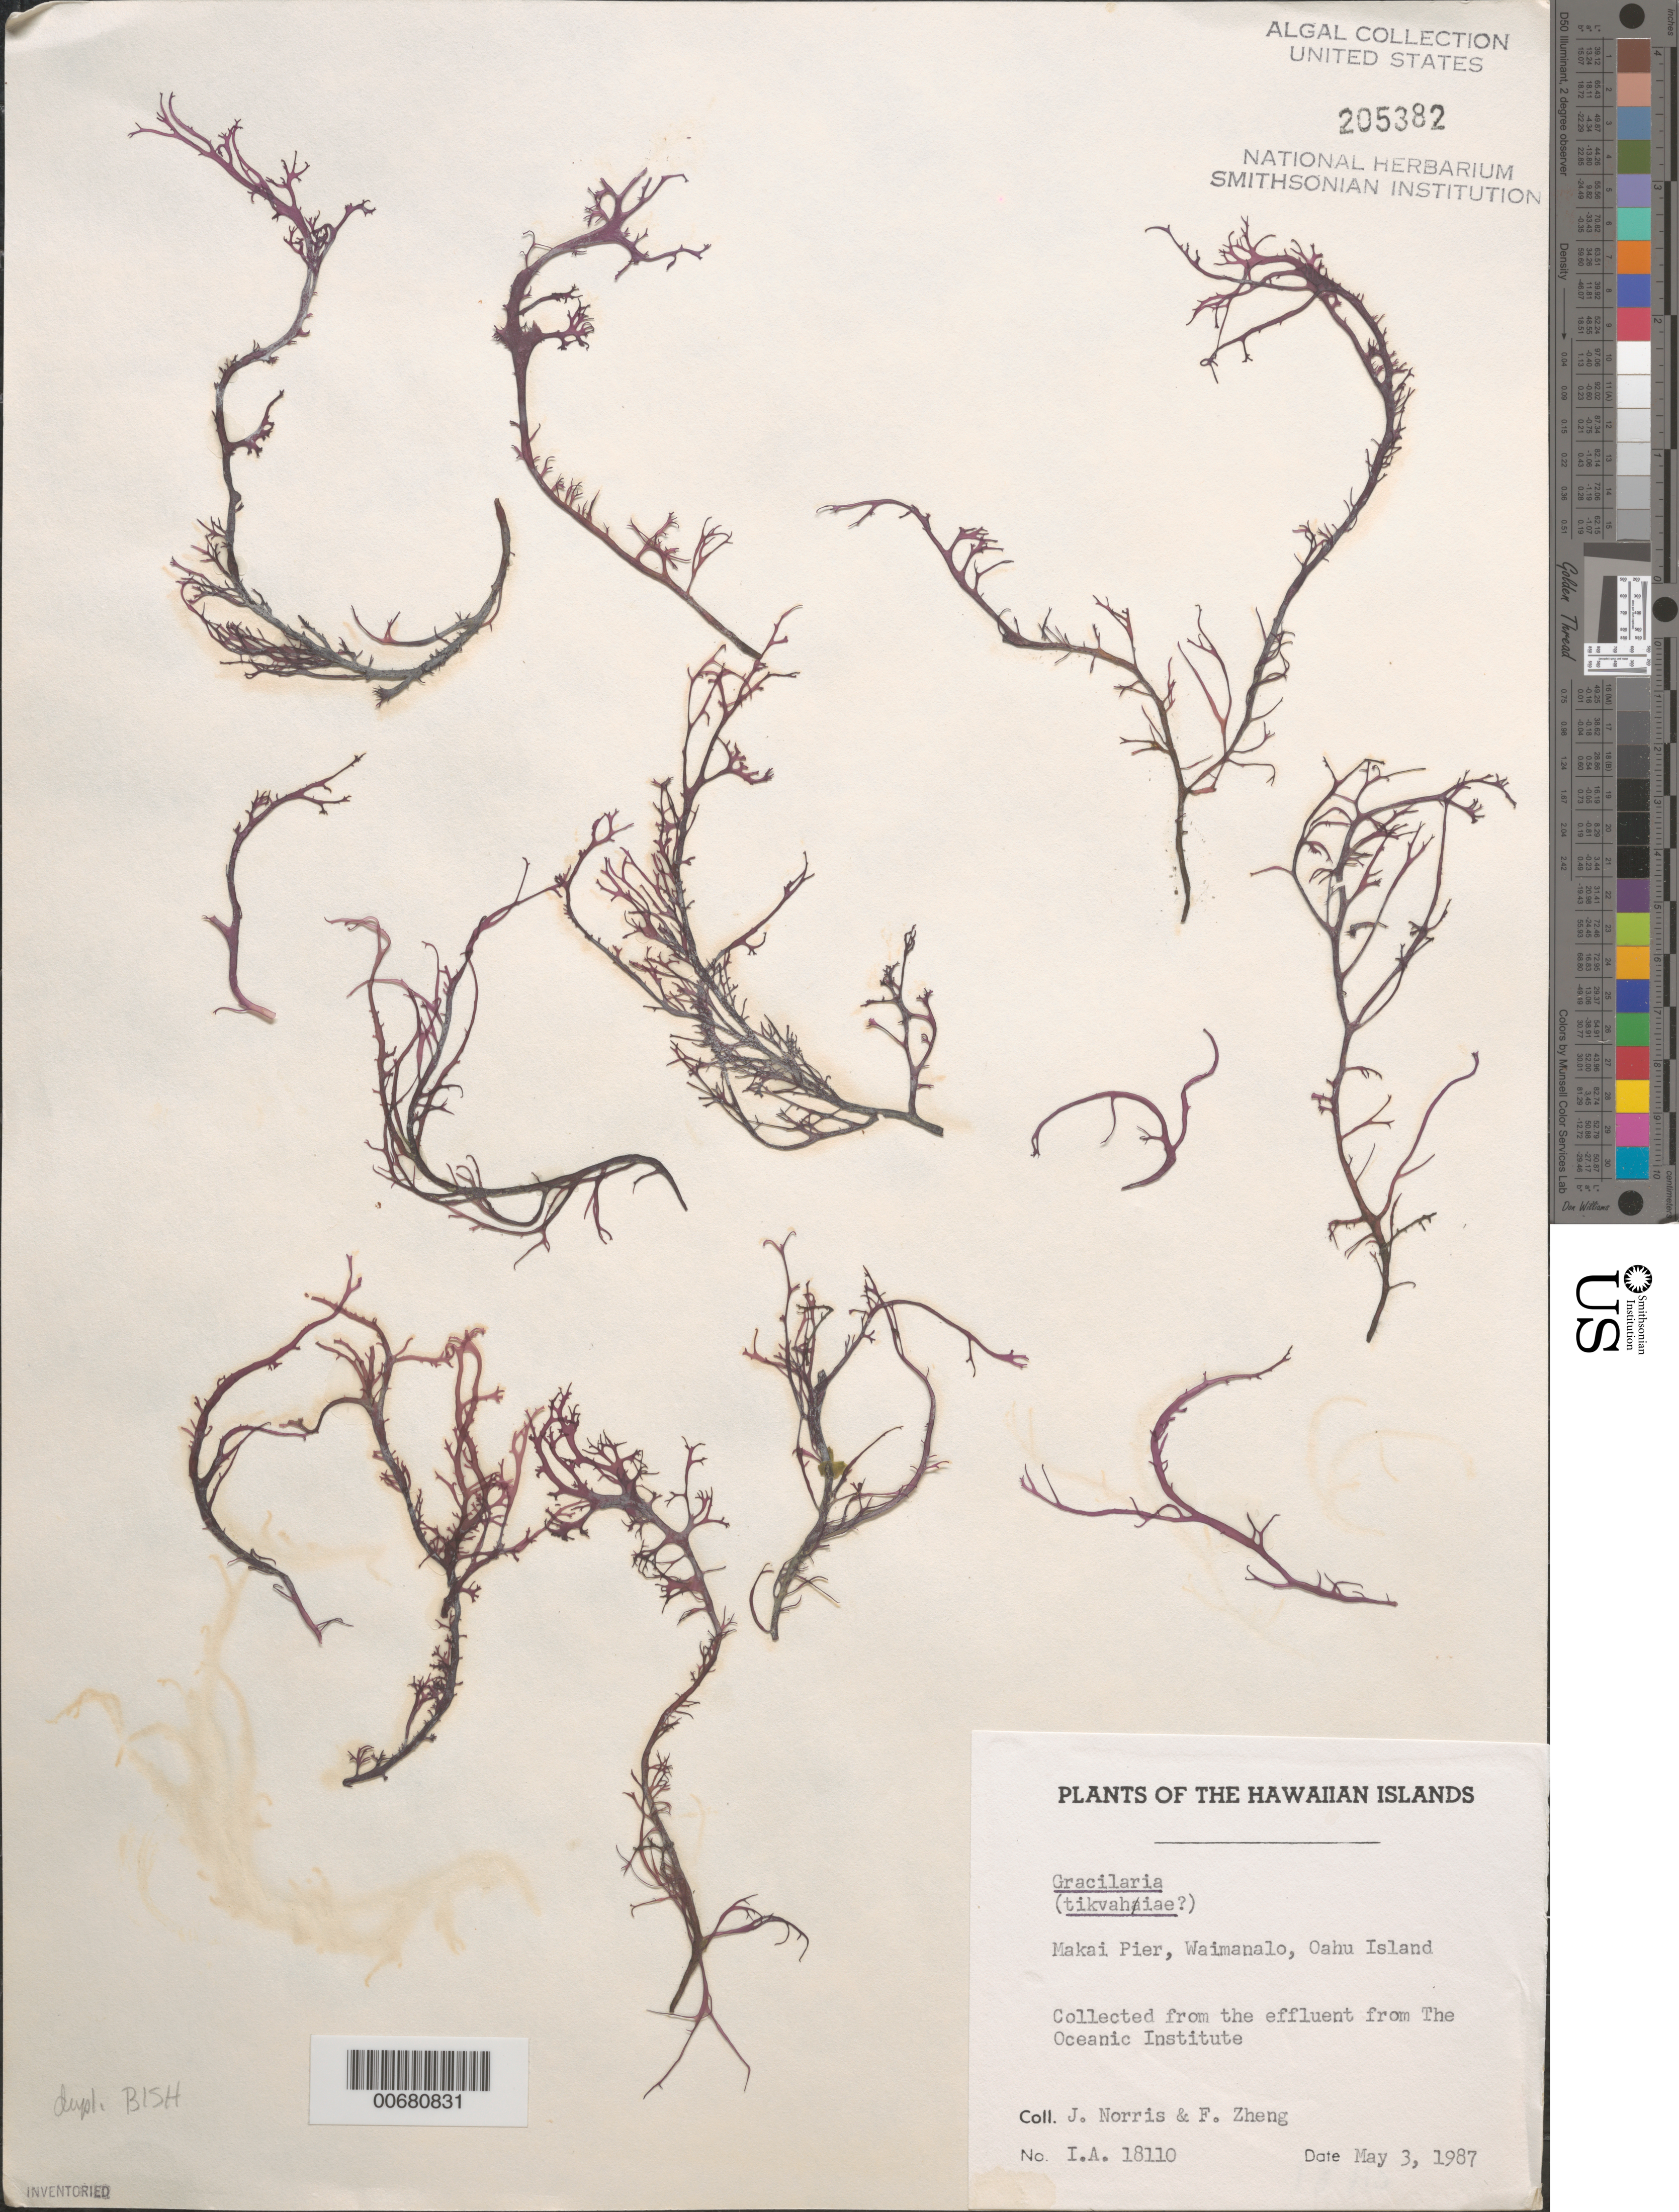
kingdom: Plantae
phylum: Rhodophyta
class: Florideophyceae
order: Gracilariales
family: Gracilariaceae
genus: Gracilaria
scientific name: Gracilaria tikvahiae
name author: McLachlan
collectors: J. N. Norris & F. Zheng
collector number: IAA 18110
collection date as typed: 03 May 1987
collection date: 1987-05-03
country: United States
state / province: Hawaii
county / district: Honolulu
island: Oahu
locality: Makai Pier, Waimanalo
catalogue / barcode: US 205382